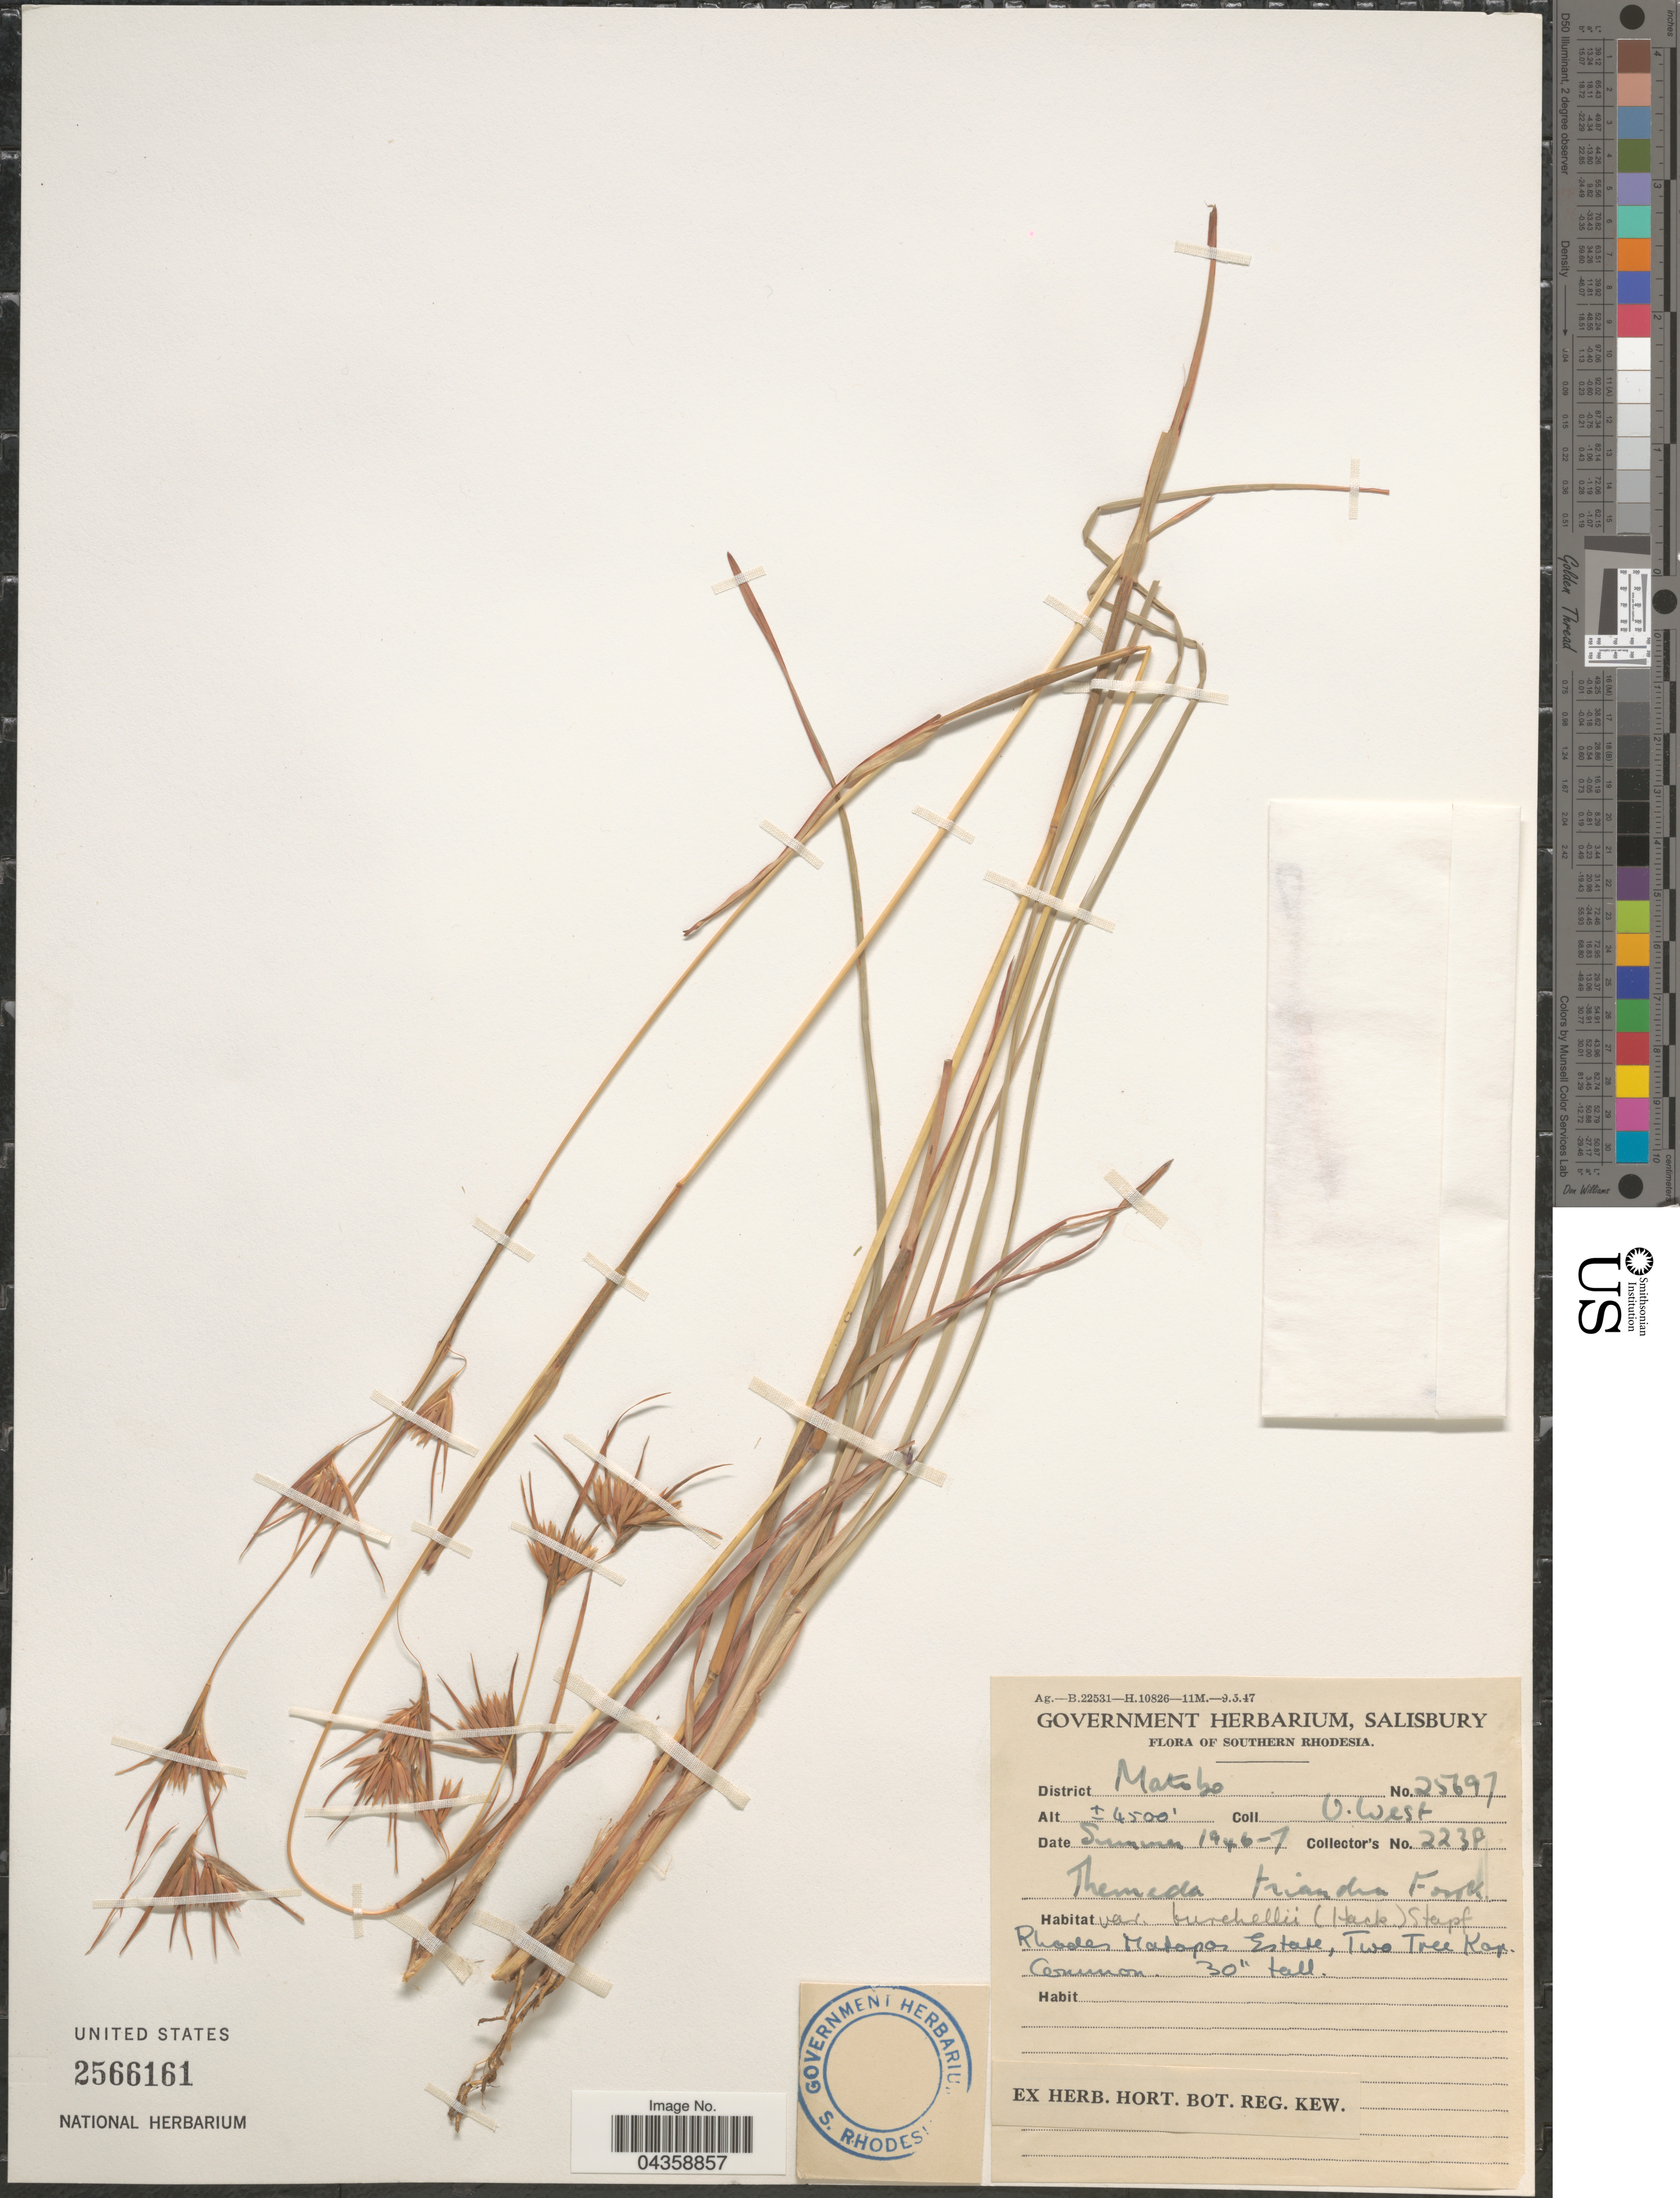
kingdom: Plantae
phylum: Tracheophyta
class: Liliopsida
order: Poales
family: Poaceae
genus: Themeda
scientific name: Themeda triandra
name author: Forssk.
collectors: O. West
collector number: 2238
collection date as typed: Summer 1946-7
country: Zimbabwe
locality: Southern Rhodesia. Rhode Matapos Estate, Two Tree Kop.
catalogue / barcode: US 2566161